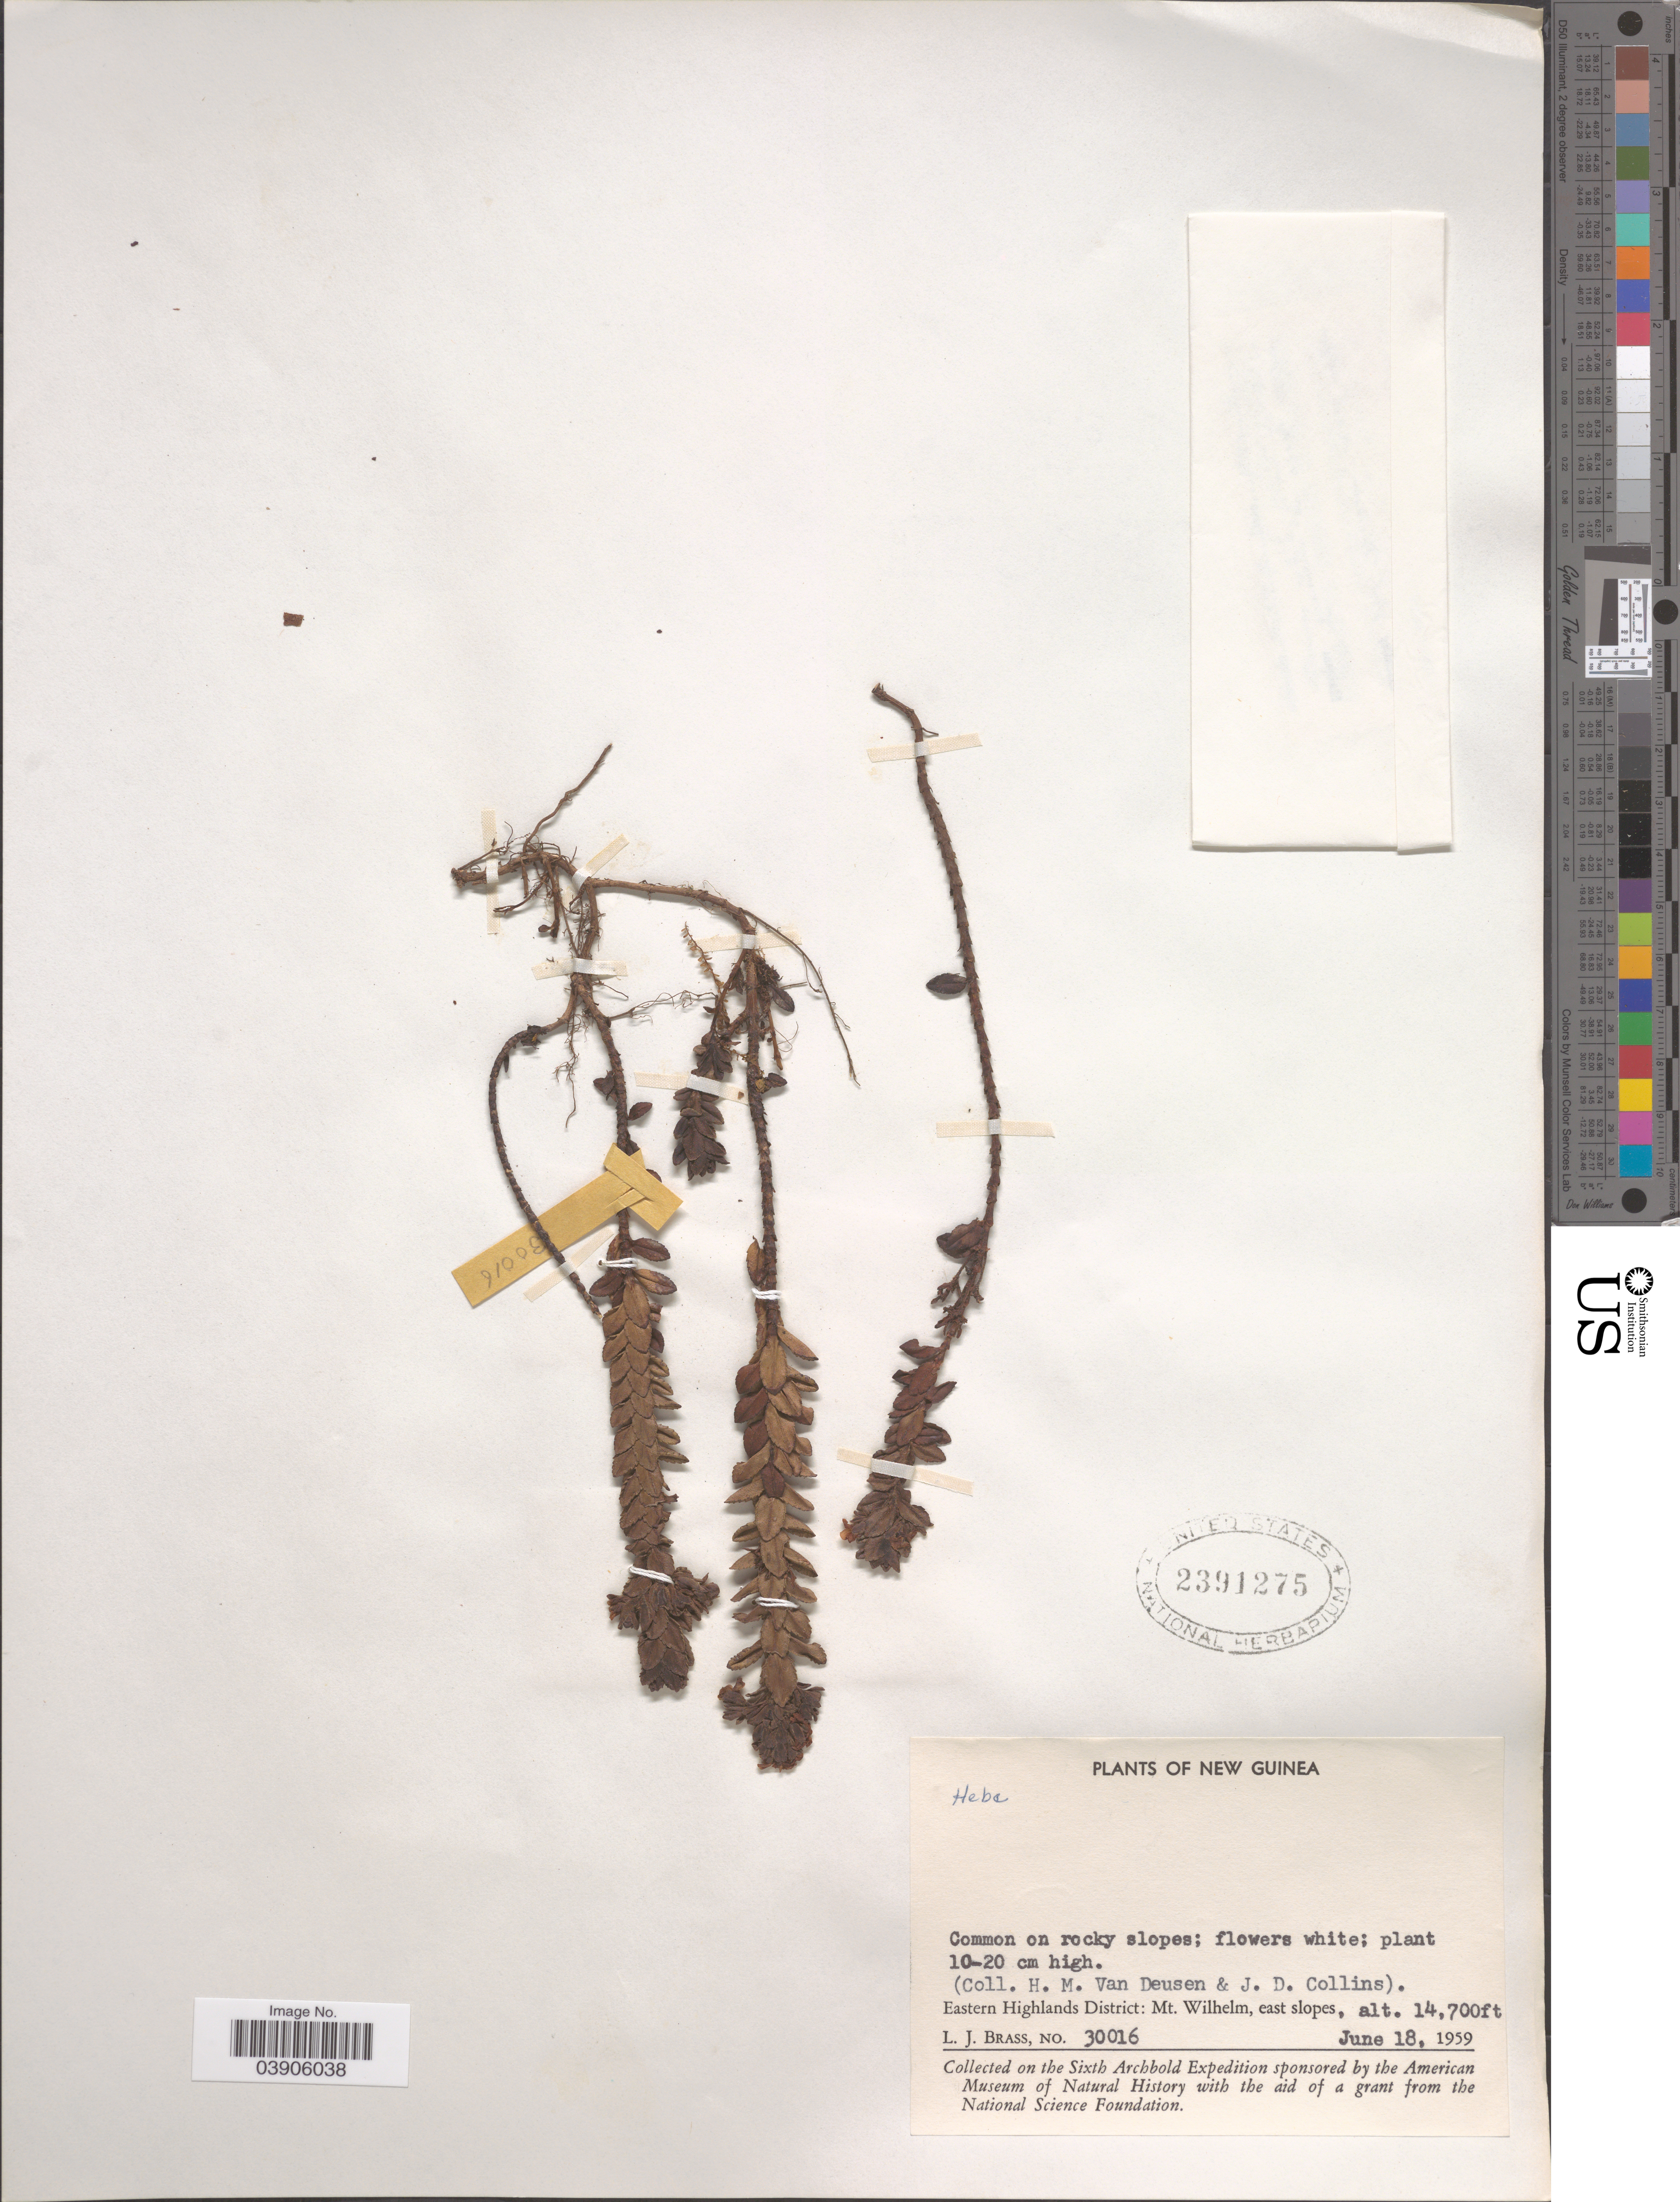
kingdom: Plantae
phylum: Tracheophyta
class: Magnoliopsida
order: Lamiales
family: Plantaginaceae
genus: Hebe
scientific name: Hebe sp.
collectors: H. Van Deusen, J. Collins & L. J. Brass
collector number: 30016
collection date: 1959-06-18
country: Papua New Guinea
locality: New Guinea. Eastern Highlands District: Mt. Wilhelm, east slopes.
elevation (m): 4481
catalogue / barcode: US 2391275